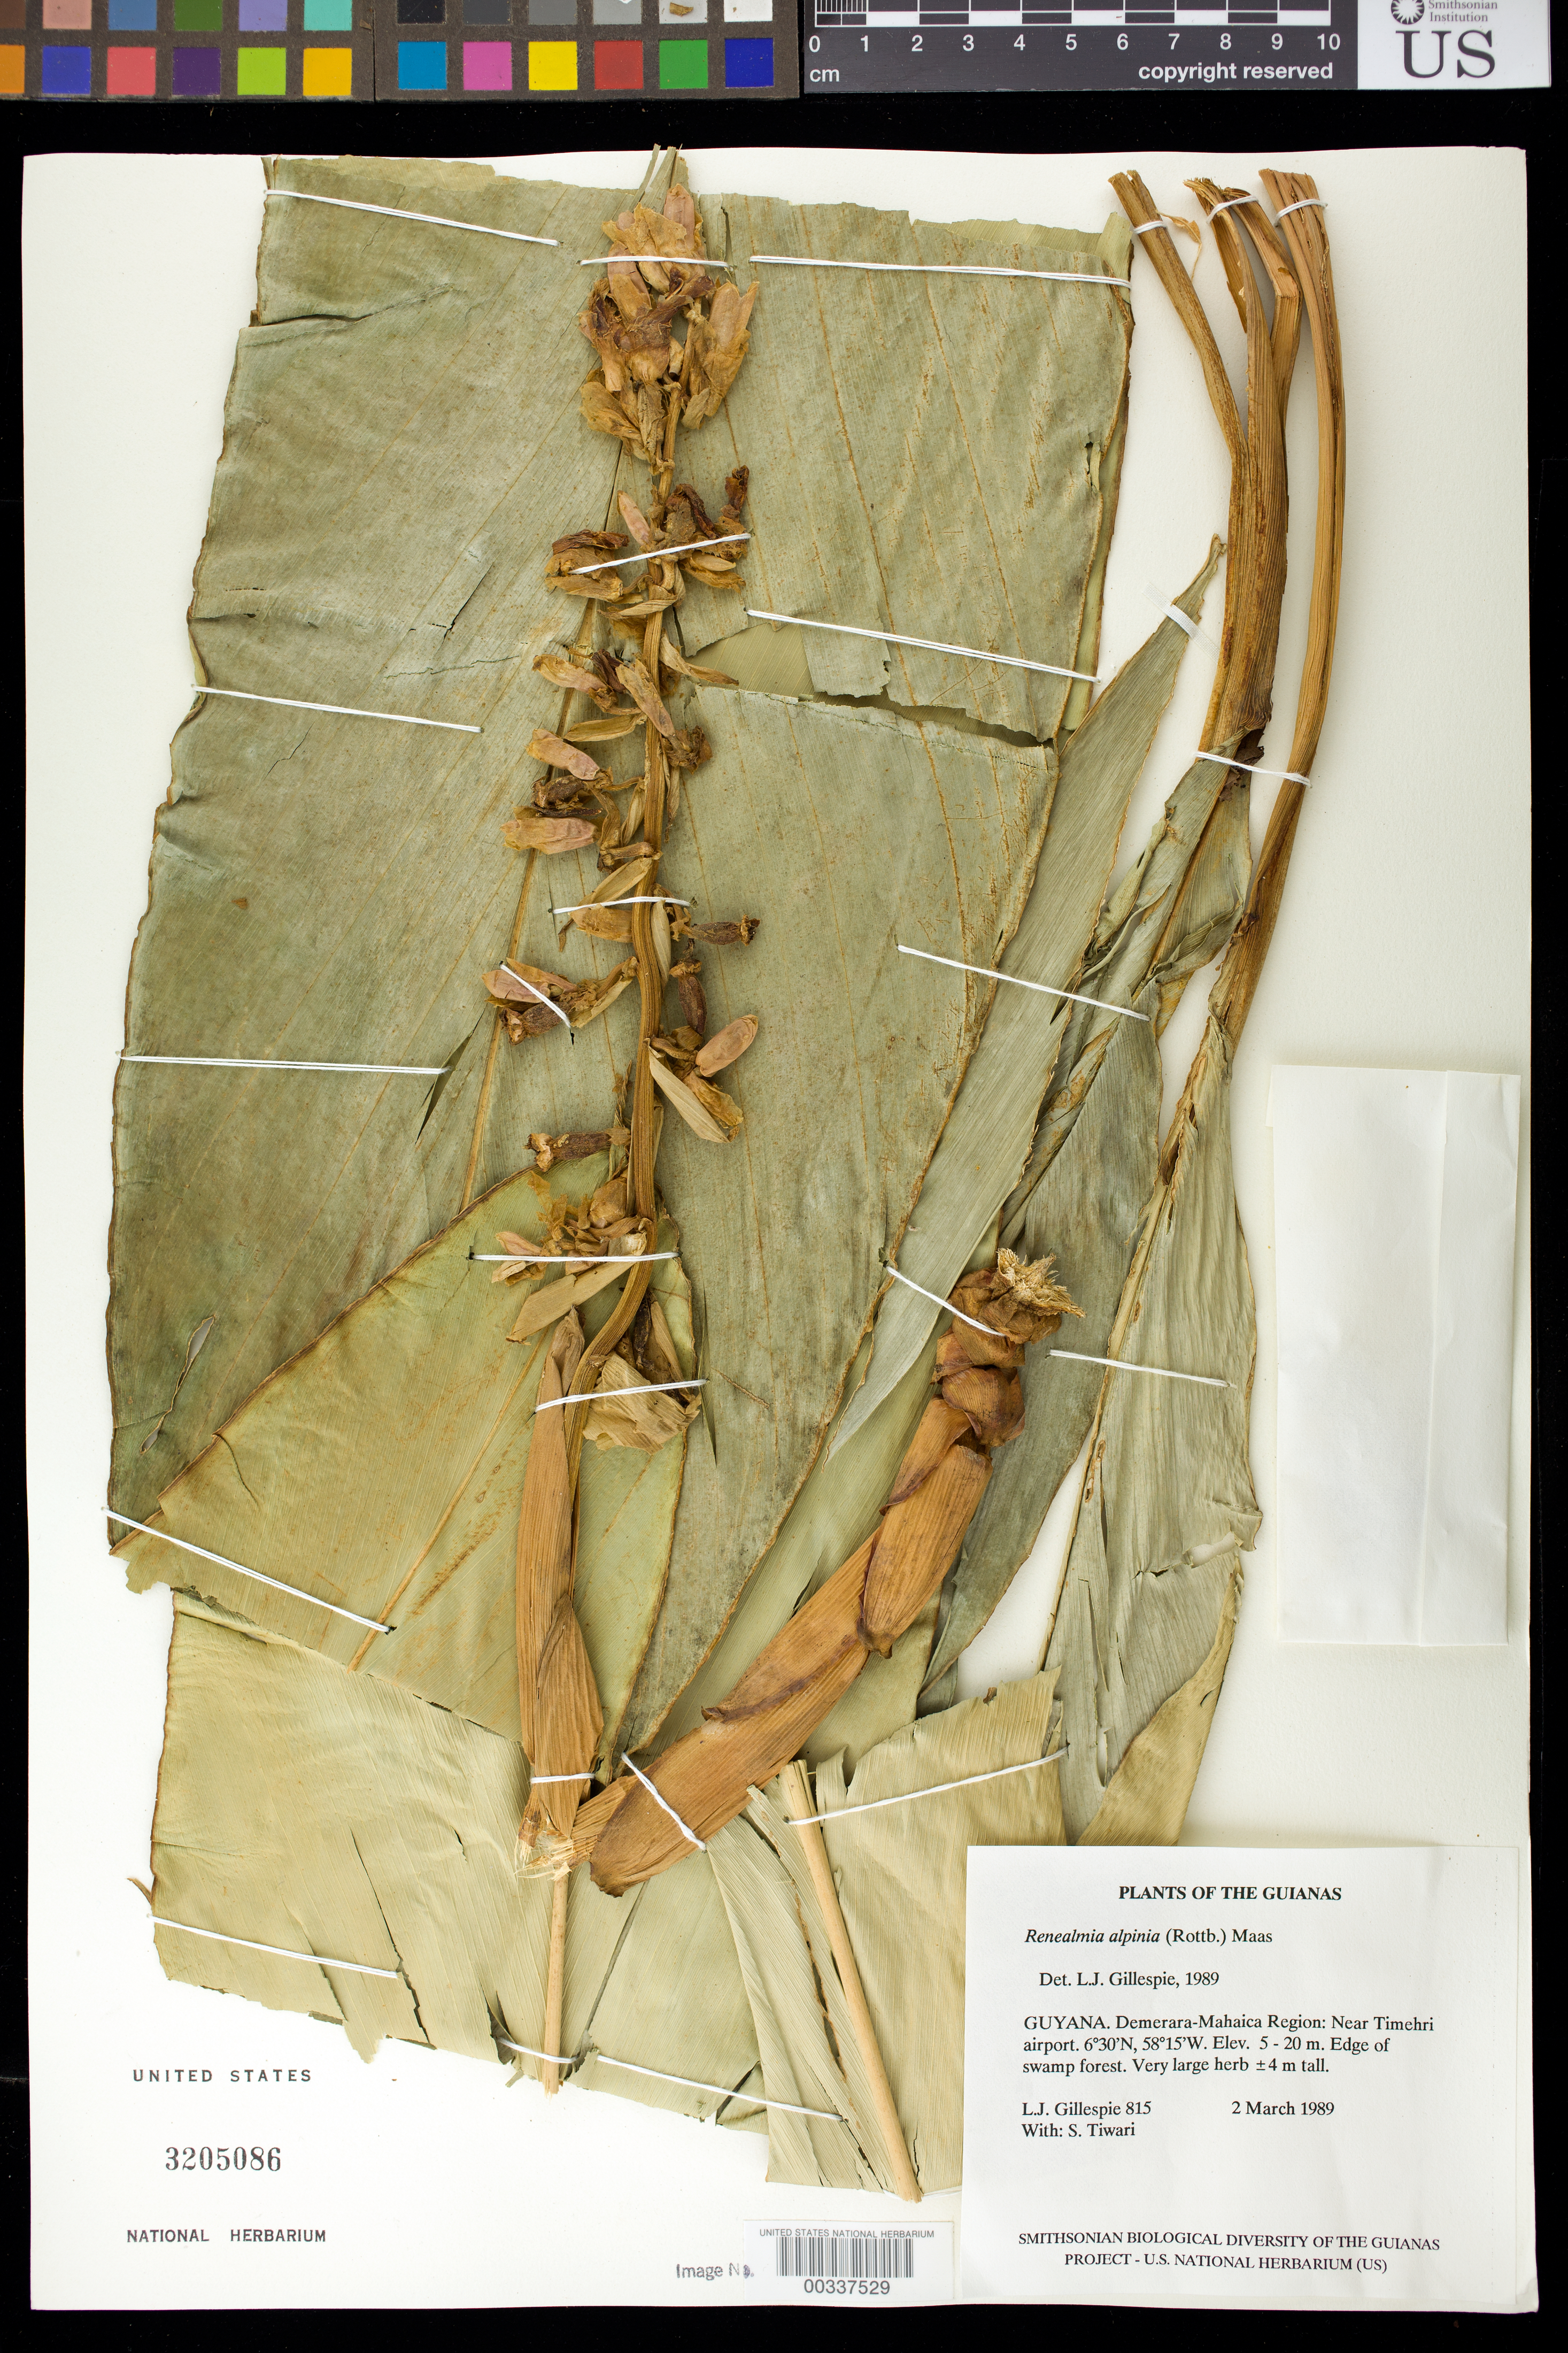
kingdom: Plantae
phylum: Tracheophyta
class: Liliopsida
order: Zingiberales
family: Zingiberaceae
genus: Renealmia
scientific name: Renealmia alpinia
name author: (Rottb.) Maas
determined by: Gillespie, L. J.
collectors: L. J. Gillespie & S. Tiwari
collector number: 815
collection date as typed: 02 Mar 1989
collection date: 1989-03-02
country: Guyana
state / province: Demerara-Mahaica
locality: Near timehri airport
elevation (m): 5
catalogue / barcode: US 3205086